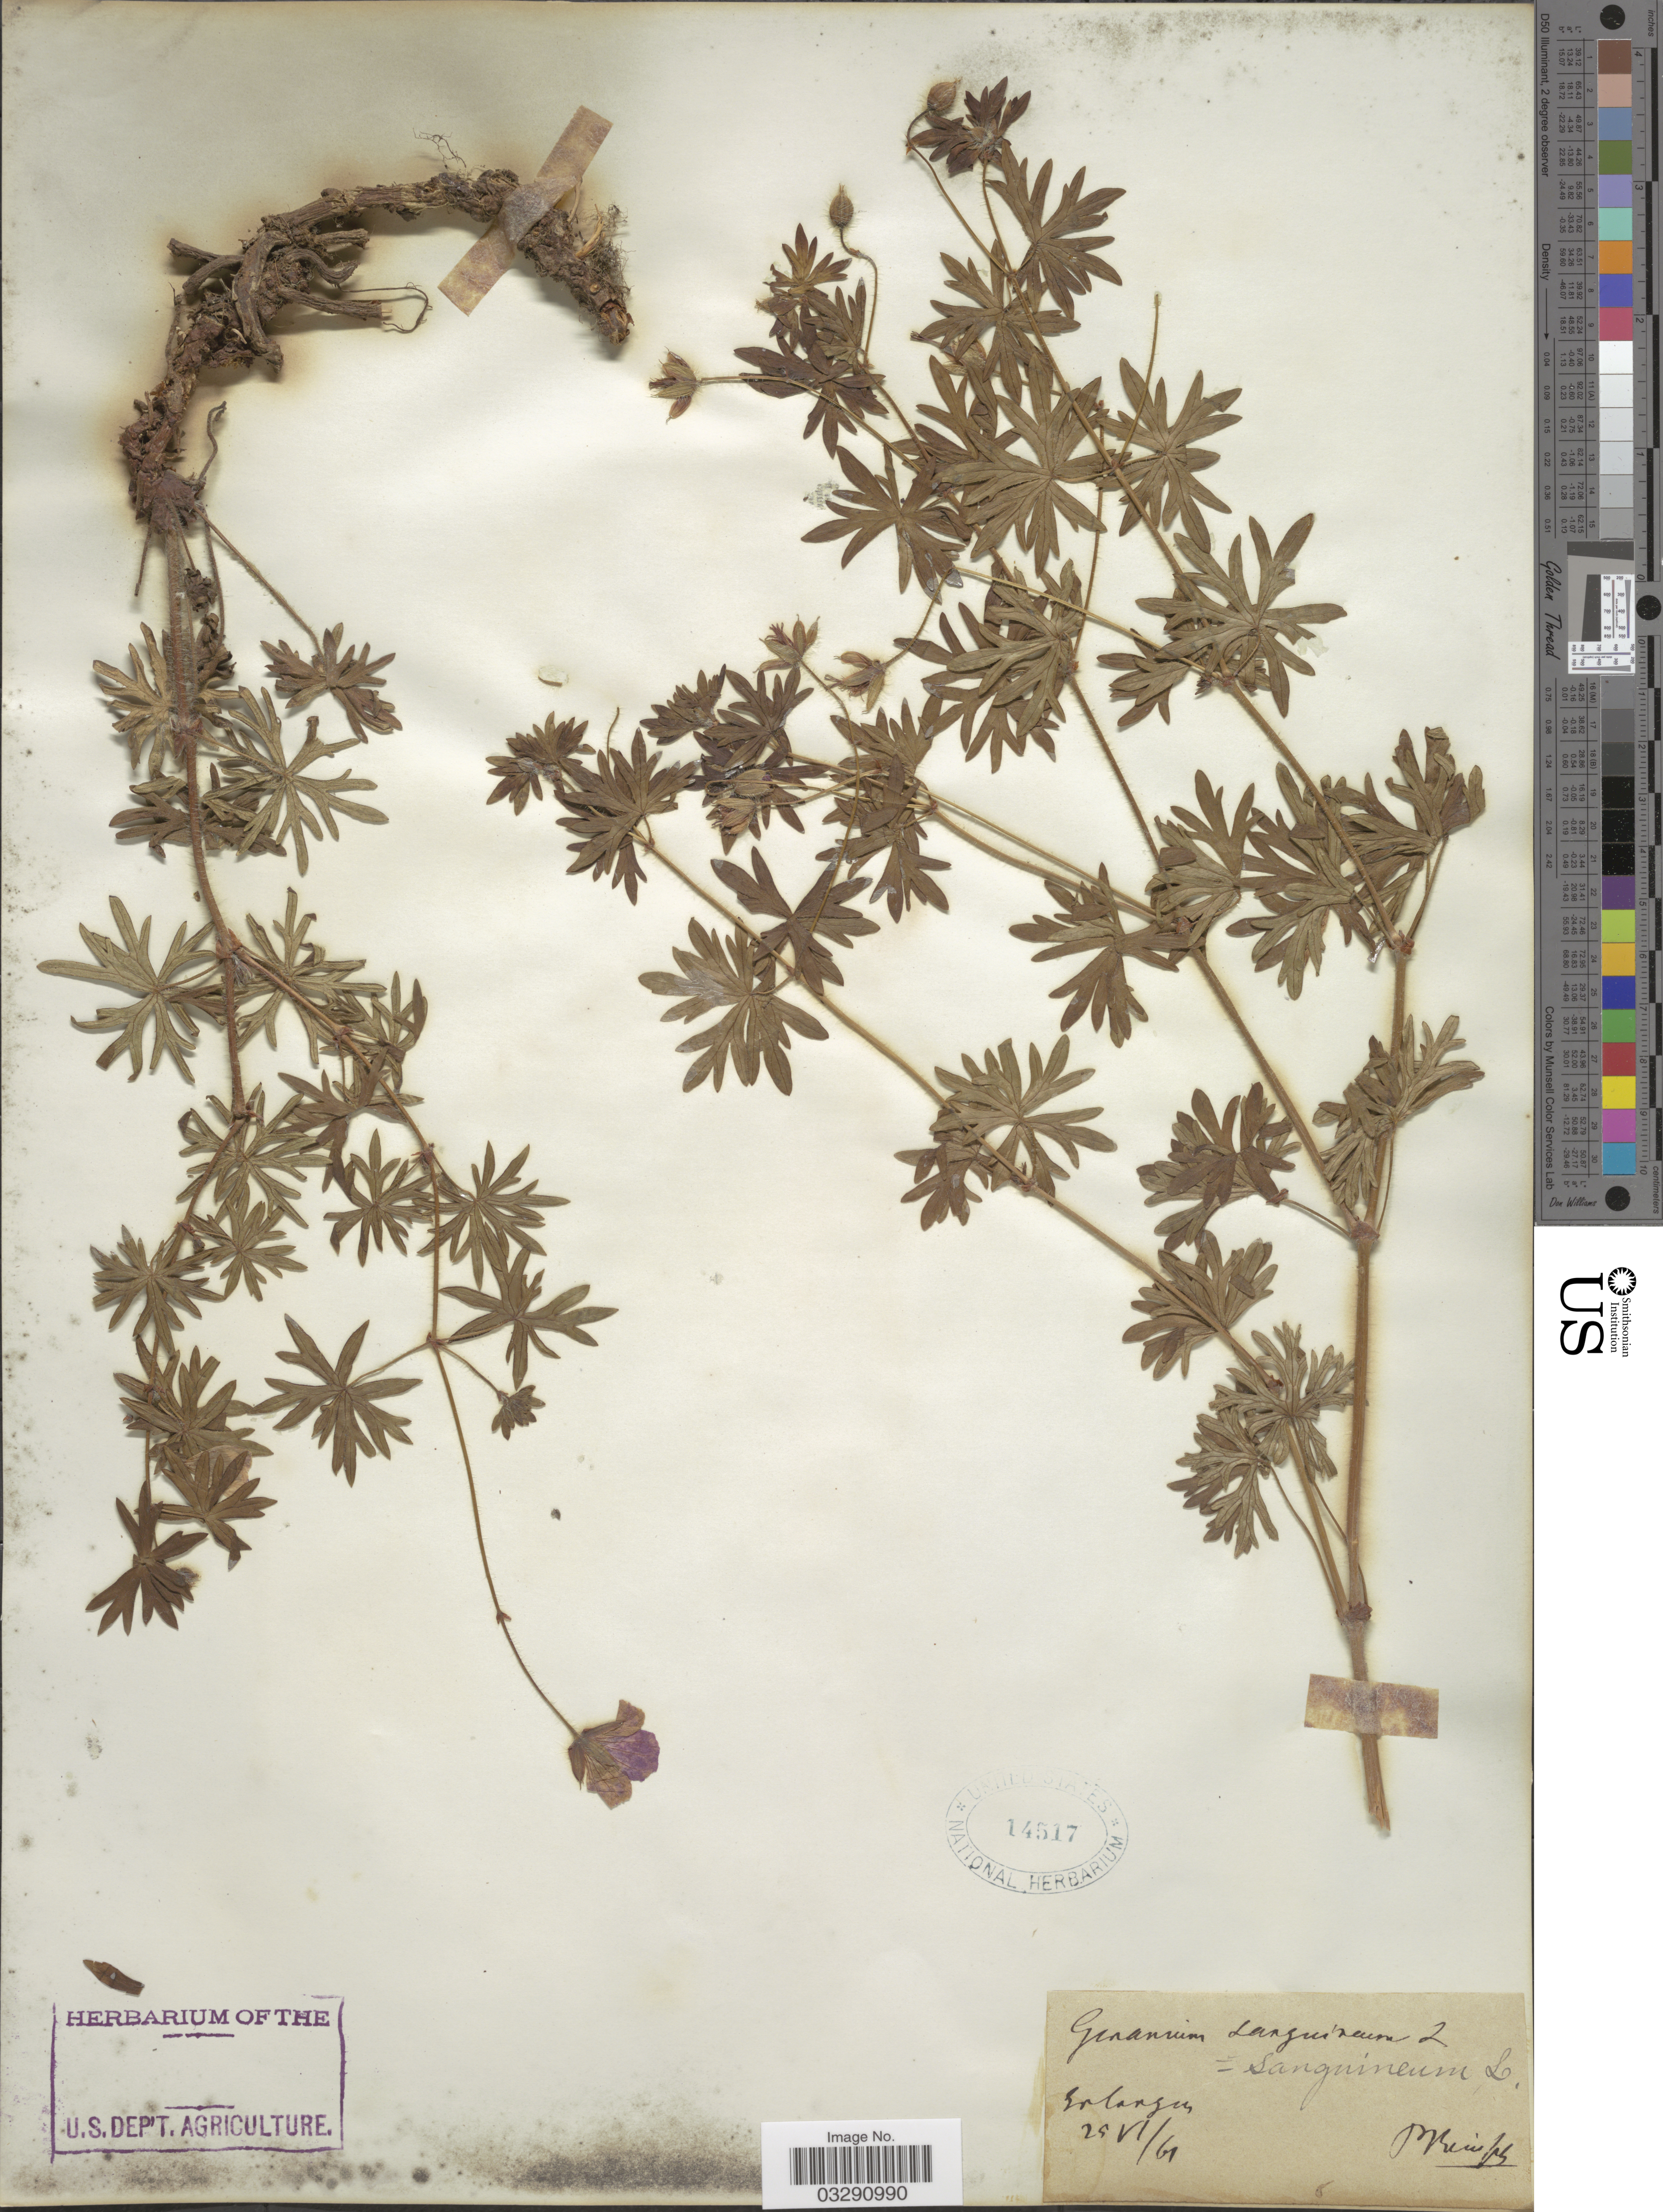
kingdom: Plantae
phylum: Tracheophyta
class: Magnoliopsida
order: Geraniales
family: Geraniaceae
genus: Geranium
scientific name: Geranium sanguineum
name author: L.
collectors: P. Reinsch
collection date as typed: Transcribed d/m/y: 25/6/61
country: Germany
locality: Erlangen.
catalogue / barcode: US 14517